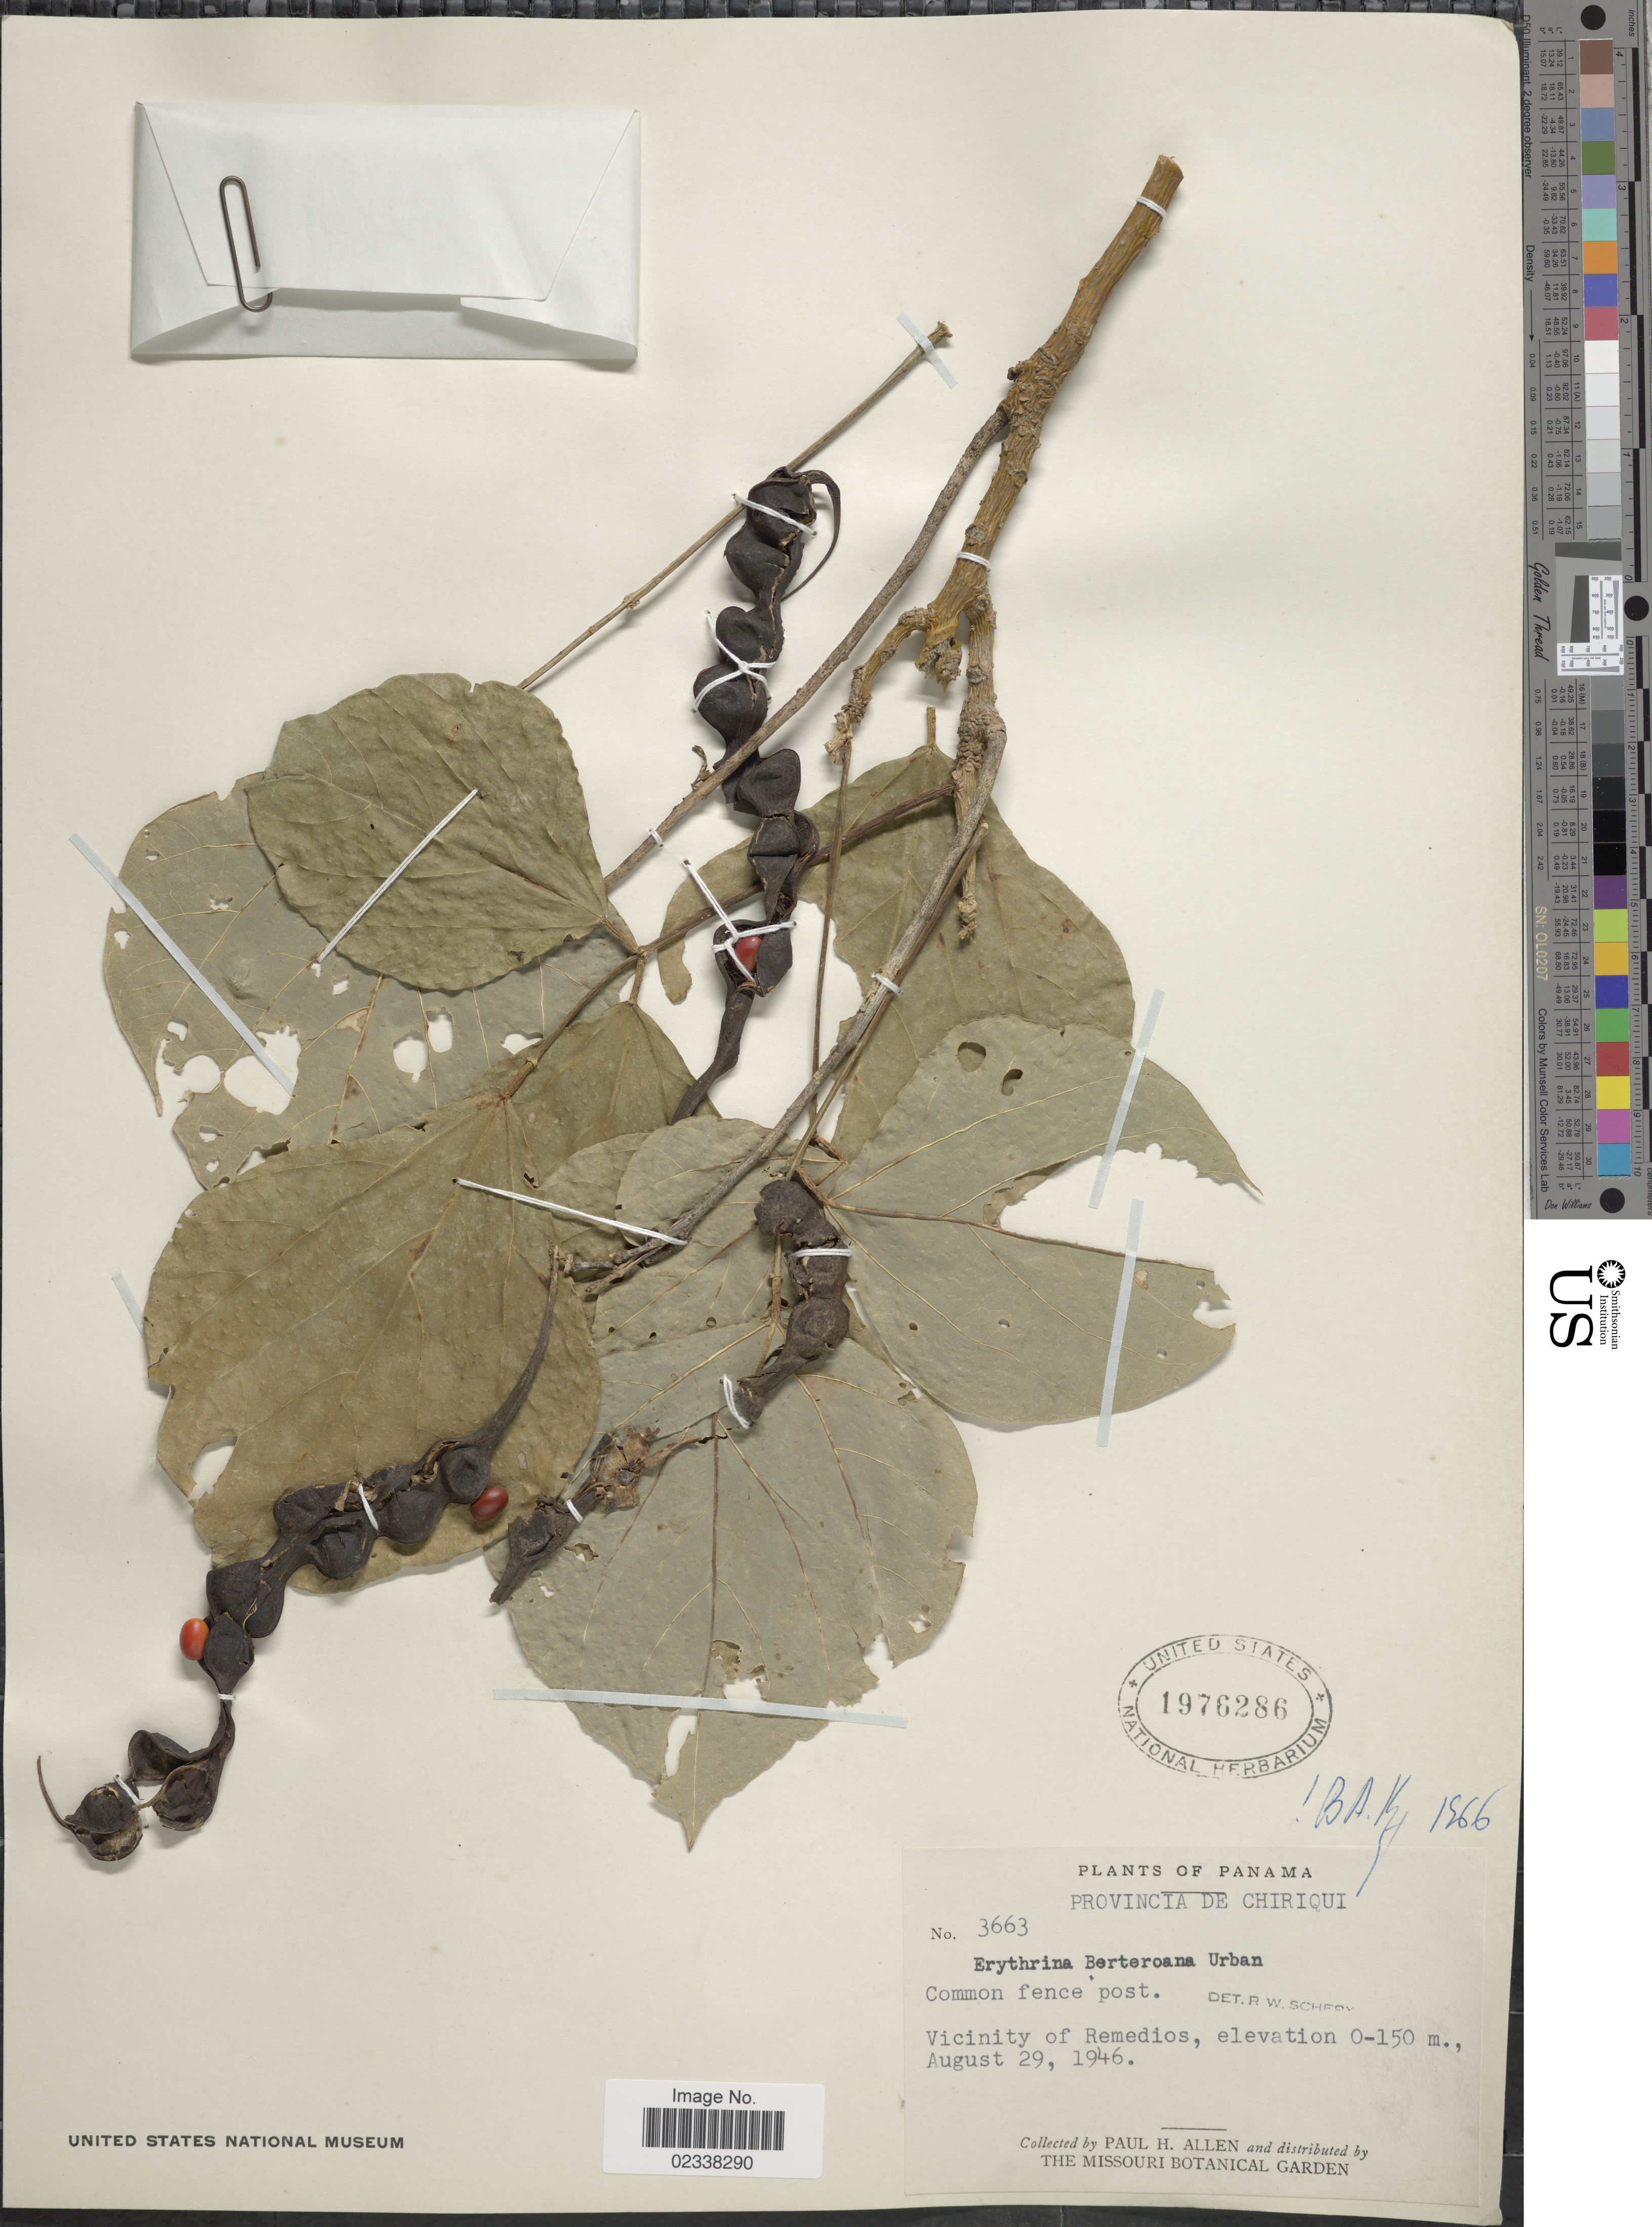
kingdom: Plantae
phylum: Tracheophyta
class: Magnoliopsida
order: Fabales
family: Fabaceae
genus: Erythrina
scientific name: Erythrina berteroana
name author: Urb.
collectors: P. H. Allen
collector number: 3663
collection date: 1946-08-29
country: Panama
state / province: Chiriqui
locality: Vicinity of Remedios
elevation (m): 0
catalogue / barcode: US 1976286